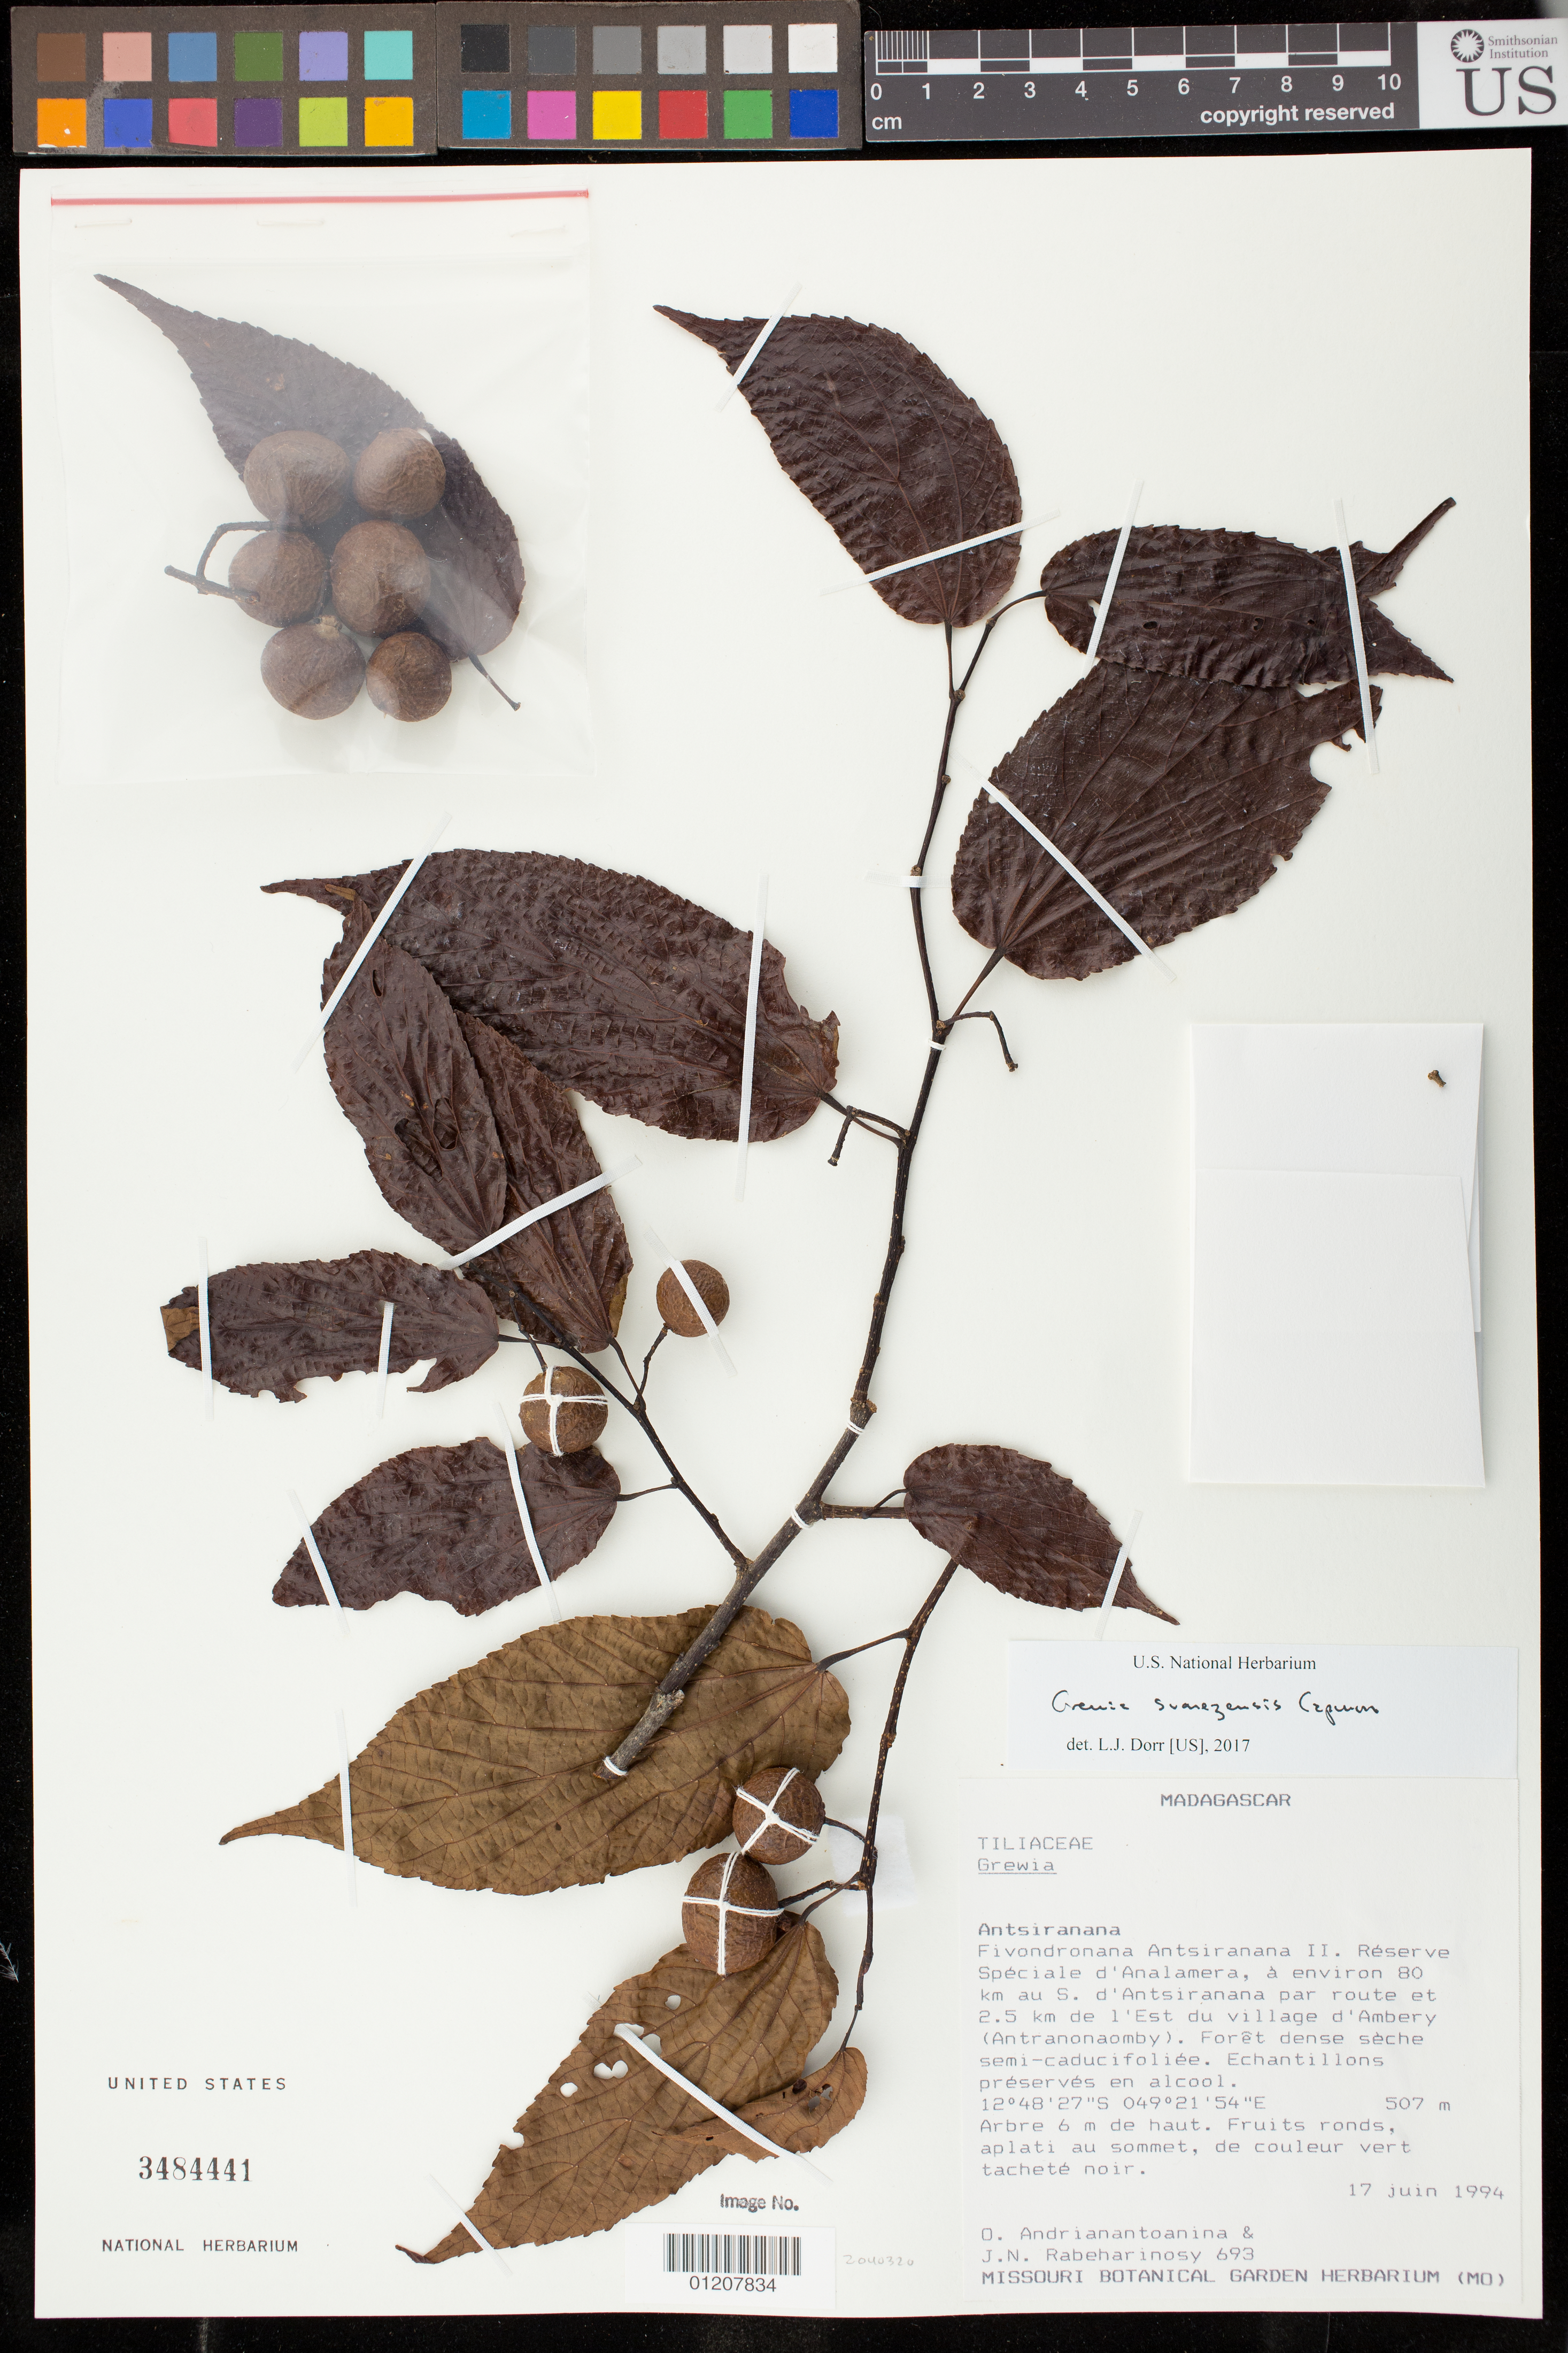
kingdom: Plantae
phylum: Tracheophyta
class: Magnoliopsida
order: Malvales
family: Malvaceae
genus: Grewia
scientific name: Grewia suarezensis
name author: Capuron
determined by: Dorr, L. J., (BOT), Smithsonian Institution - National Museum of Natural History (UNITED STATES)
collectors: O. Andrianantoanina & J. N. Rabeharinosy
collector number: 693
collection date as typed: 17 Jun 1994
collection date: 1994-06-17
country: Madagascar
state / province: Diana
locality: Antsiranana. Fivondronana Antsiranana II. Réserve Spéciale d'Analamera, environ 80 km au S. d'Antsiranana par route et 2.5 km de l'Est du village d'Ambery (Antranonaomby). Forêt dense sèche semi-caducifoliée.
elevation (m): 507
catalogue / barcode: US 3484441